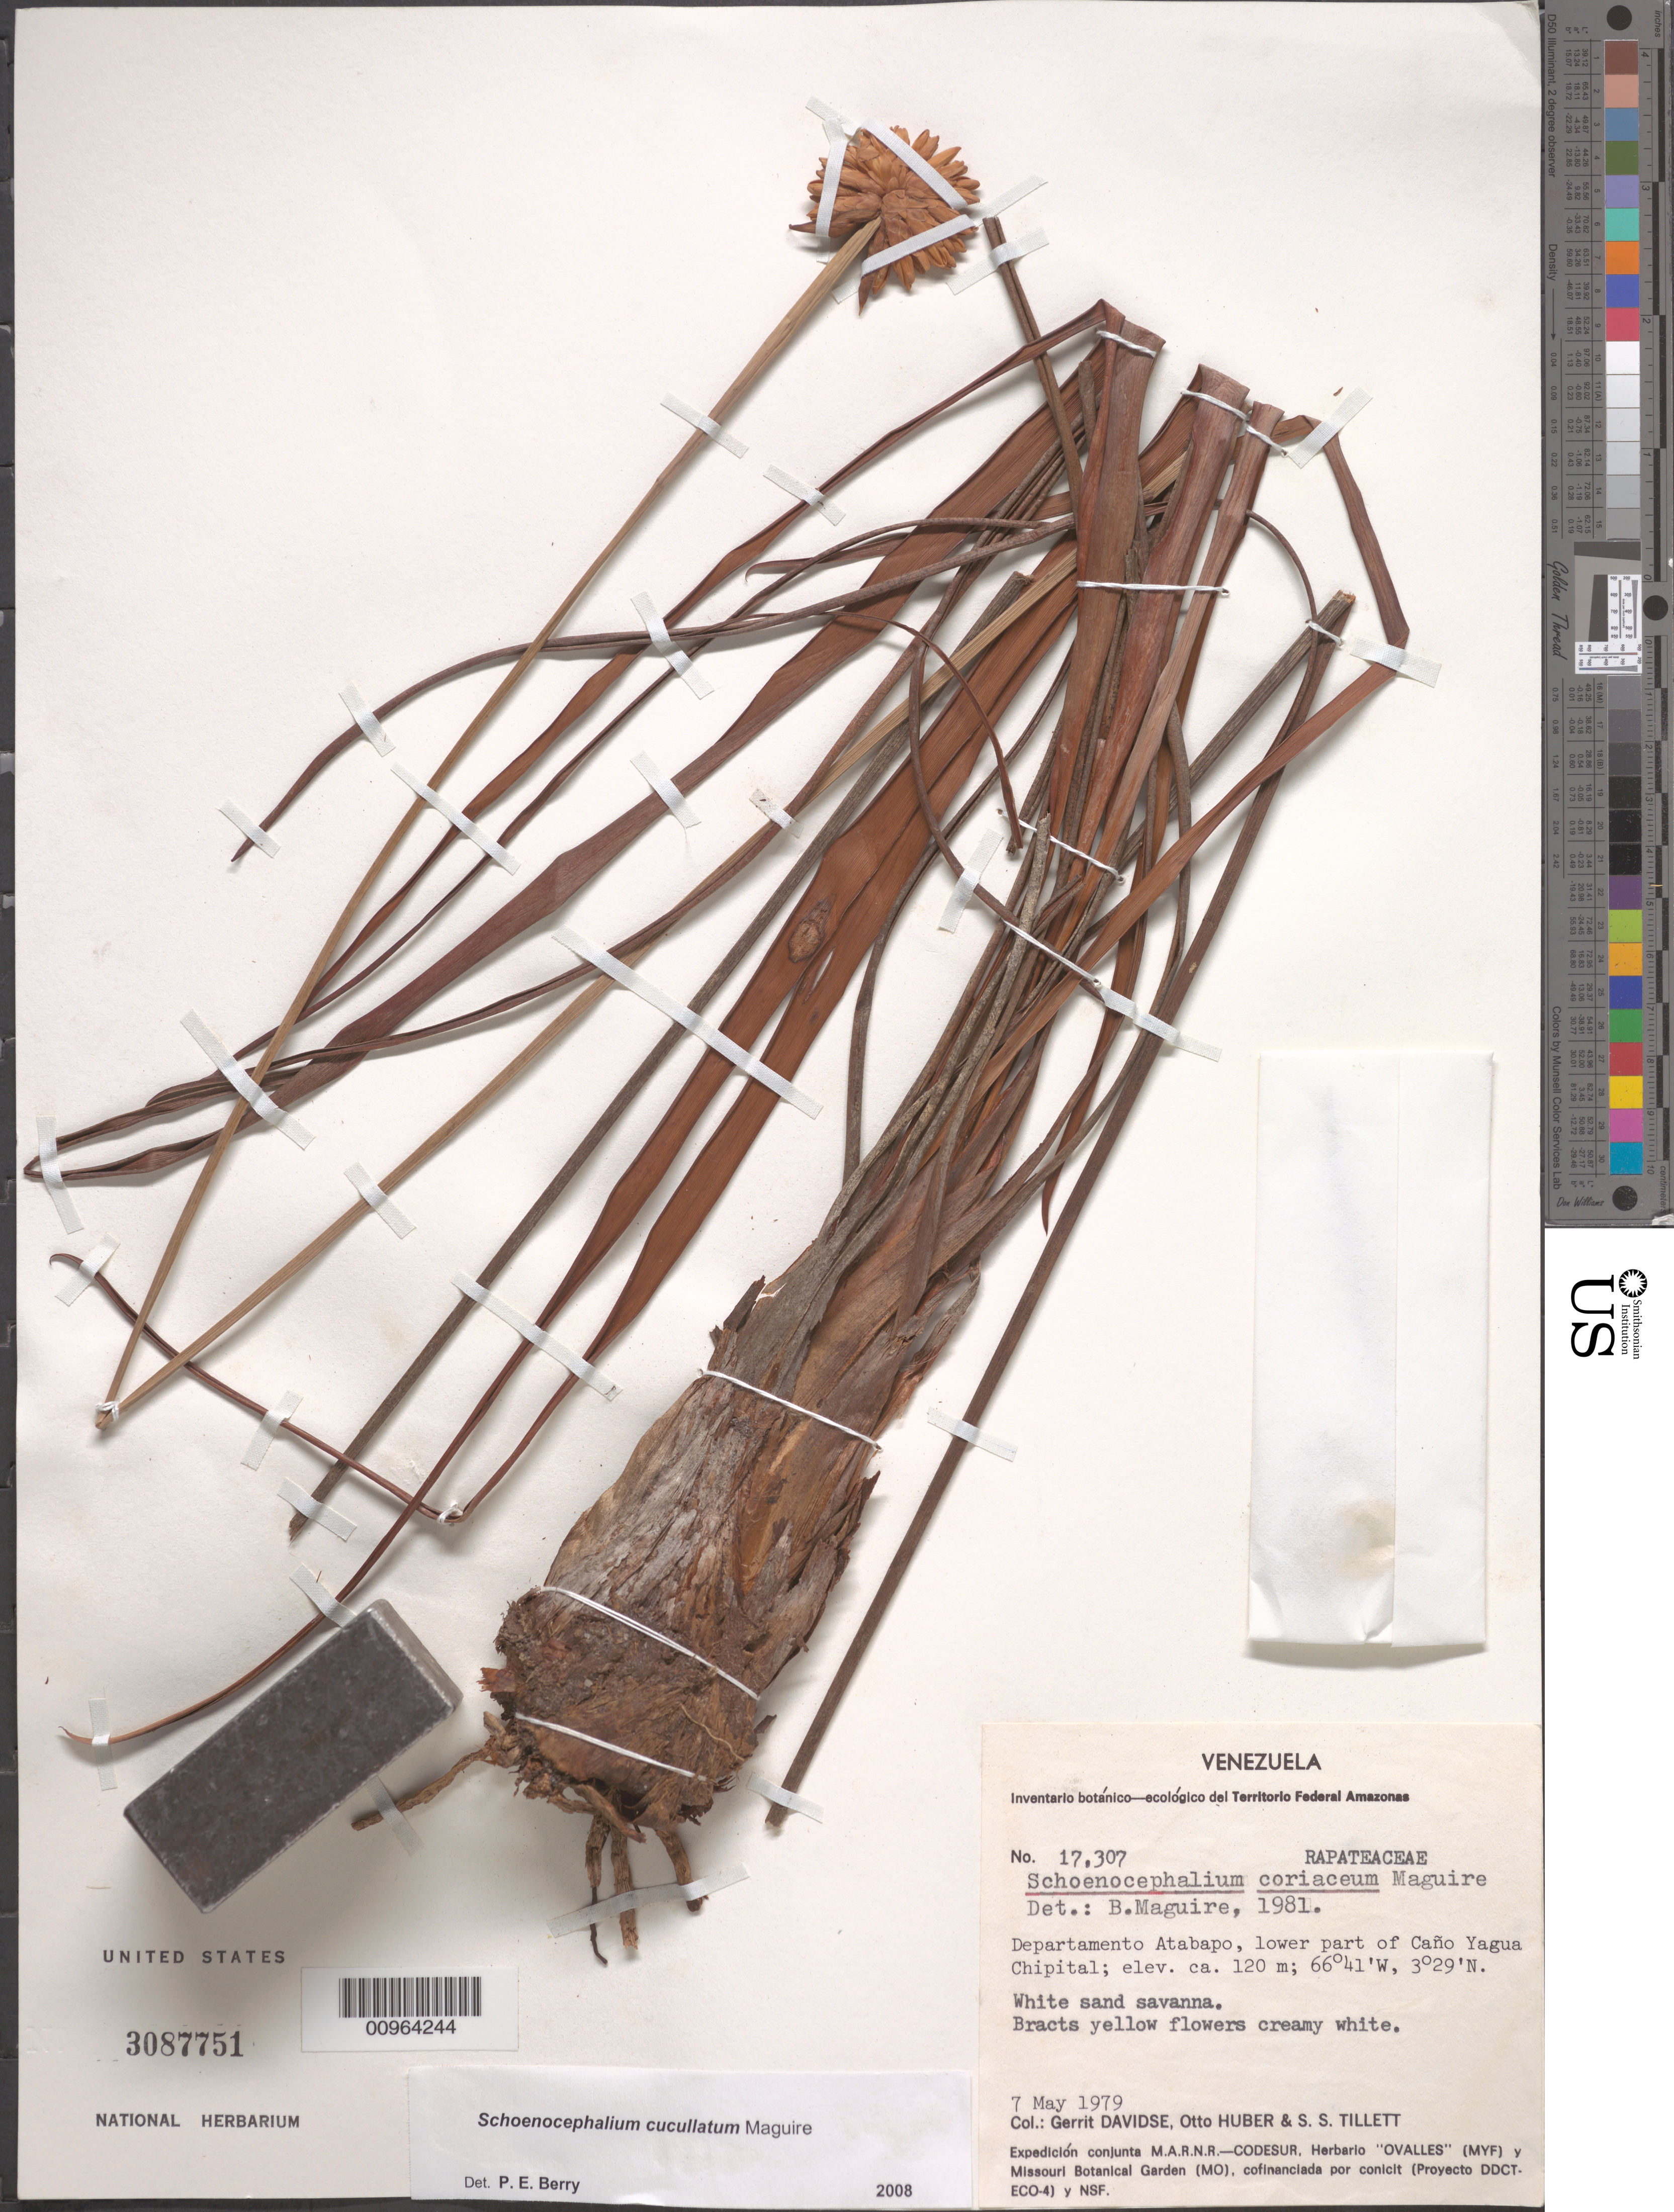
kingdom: Plantae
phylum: Tracheophyta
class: Liliopsida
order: Poales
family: Rapateaceae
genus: Schoenocephalium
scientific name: Schoenocephalium cucullatum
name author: Maguire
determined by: Berry, P. E., (WIS), University of Wisconsin - Madison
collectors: G. Davidse, O. Huber & S. S. Tillett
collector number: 17307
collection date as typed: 7-May-79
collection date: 1979-05-07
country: Venezuela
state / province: Amazonas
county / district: Atabapo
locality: Caño Yagua Chipital, lower part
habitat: White sand savanna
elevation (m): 120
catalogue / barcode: US 3087751